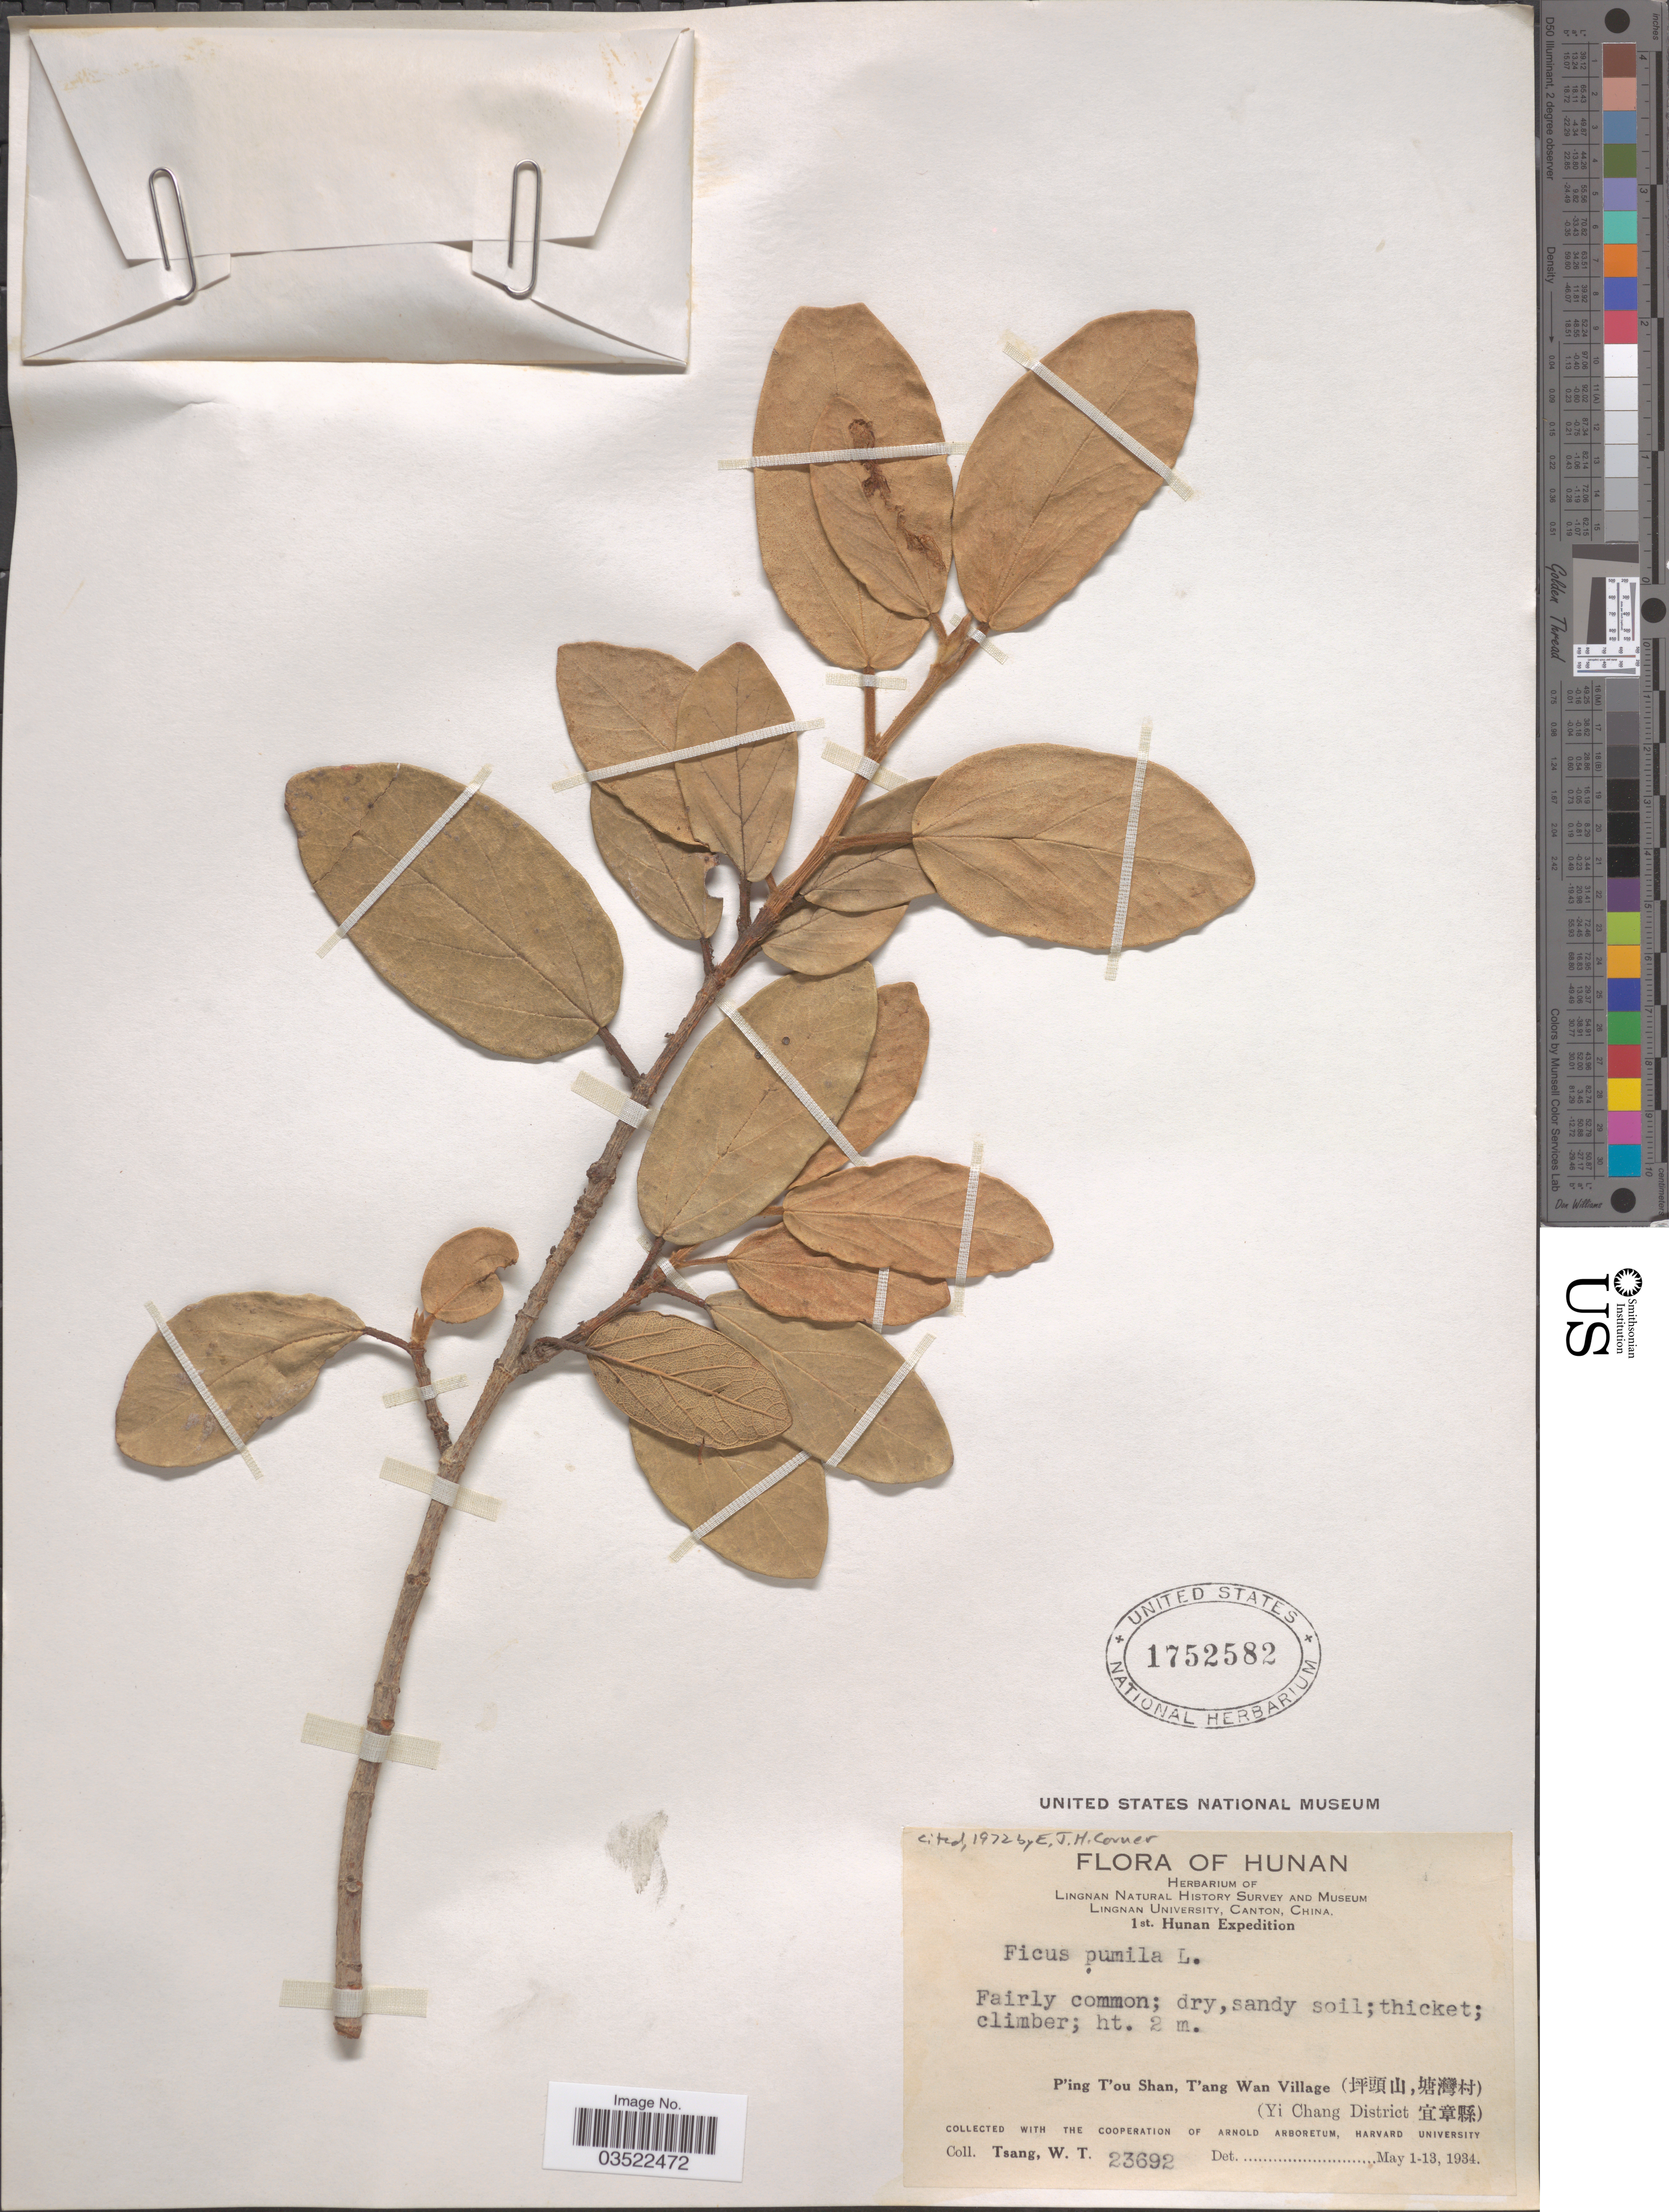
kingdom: Plantae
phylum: Tracheophyta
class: Magnoliopsida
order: Rosales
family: Moraceae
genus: Ficus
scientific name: Ficus pumila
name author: L.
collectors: W. T. Tsang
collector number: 23692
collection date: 1934-05-01/1934-05-13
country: China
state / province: Hunan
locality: P'ing T'ou Shan, T'ang Wan Village (X) (Yi Chang District X).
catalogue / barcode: US 1752582